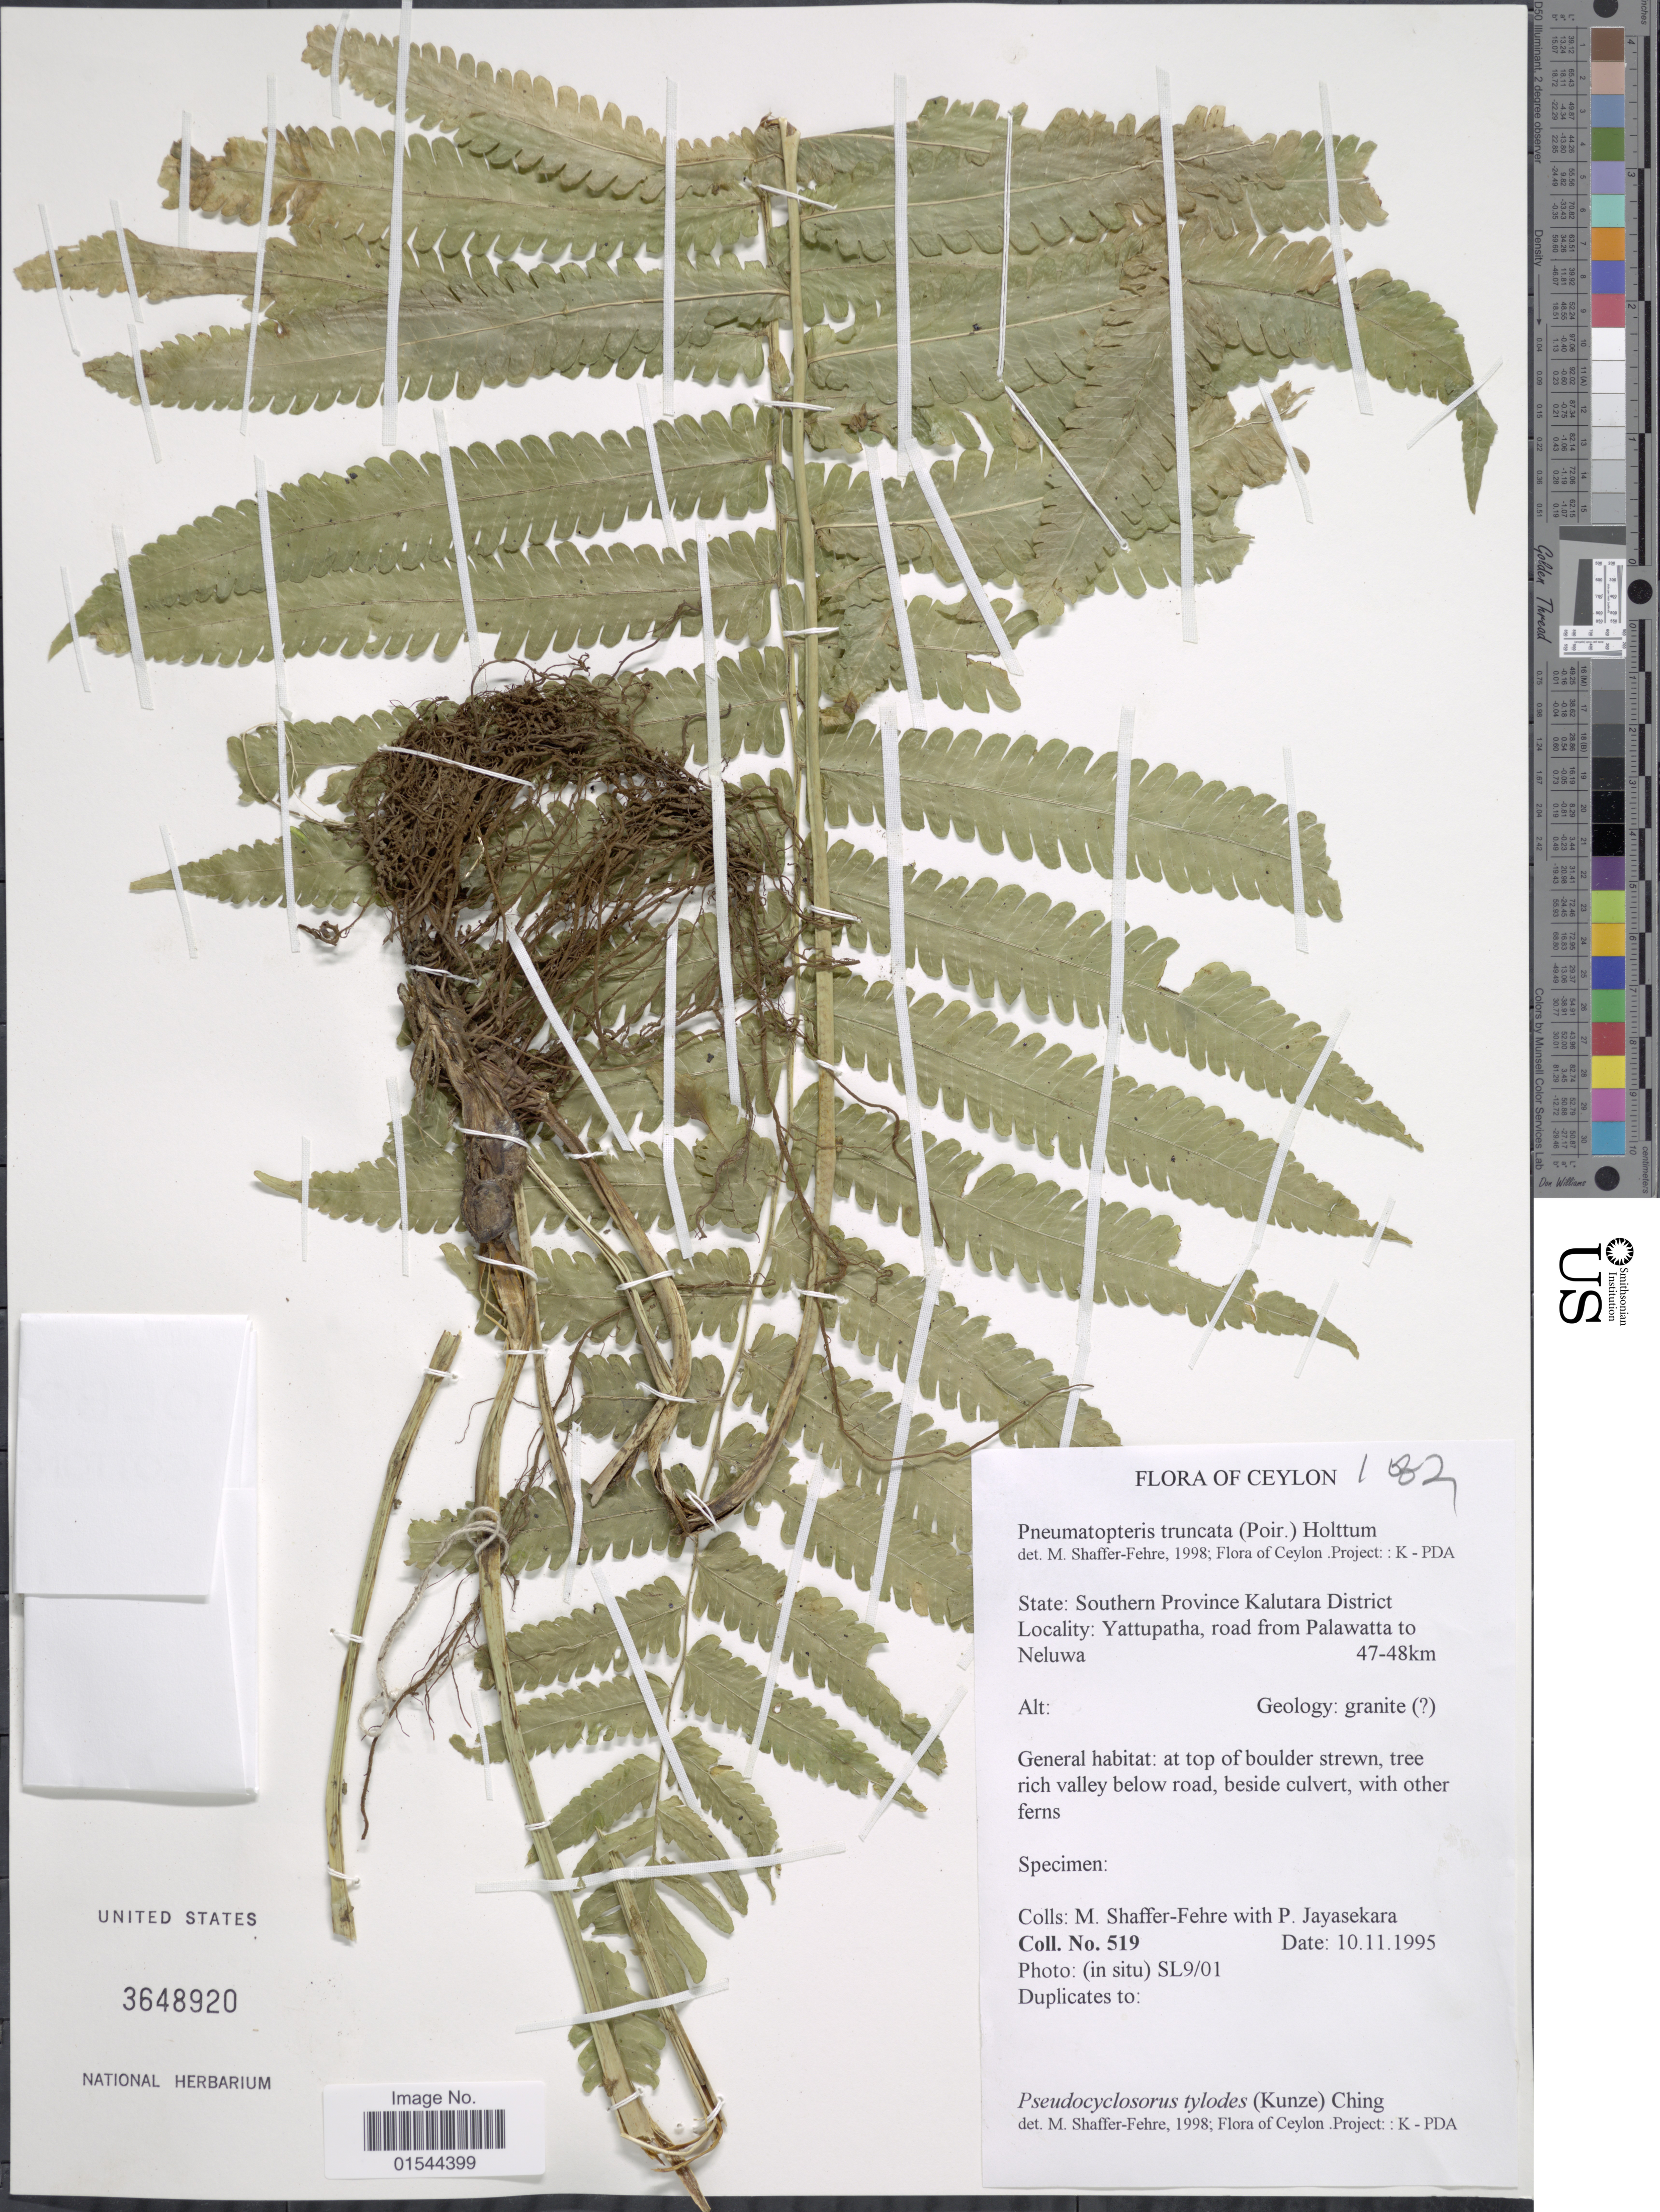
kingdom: Plantae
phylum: Tracheophyta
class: Polypodiopsida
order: Polypodiales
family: Thelypteridaceae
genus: Pneumatopteris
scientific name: Pneumatopteris truncata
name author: (Poir.) Holttum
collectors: M. Shaffer-Fehre & P. Jayasekera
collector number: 519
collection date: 1995-11-10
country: Sri Lanka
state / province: Southern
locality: Ceylon, State Southern Province Kalutara District, Yattupatha, road from Palawatta to Neluwa, 47-48 km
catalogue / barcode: US 3648920